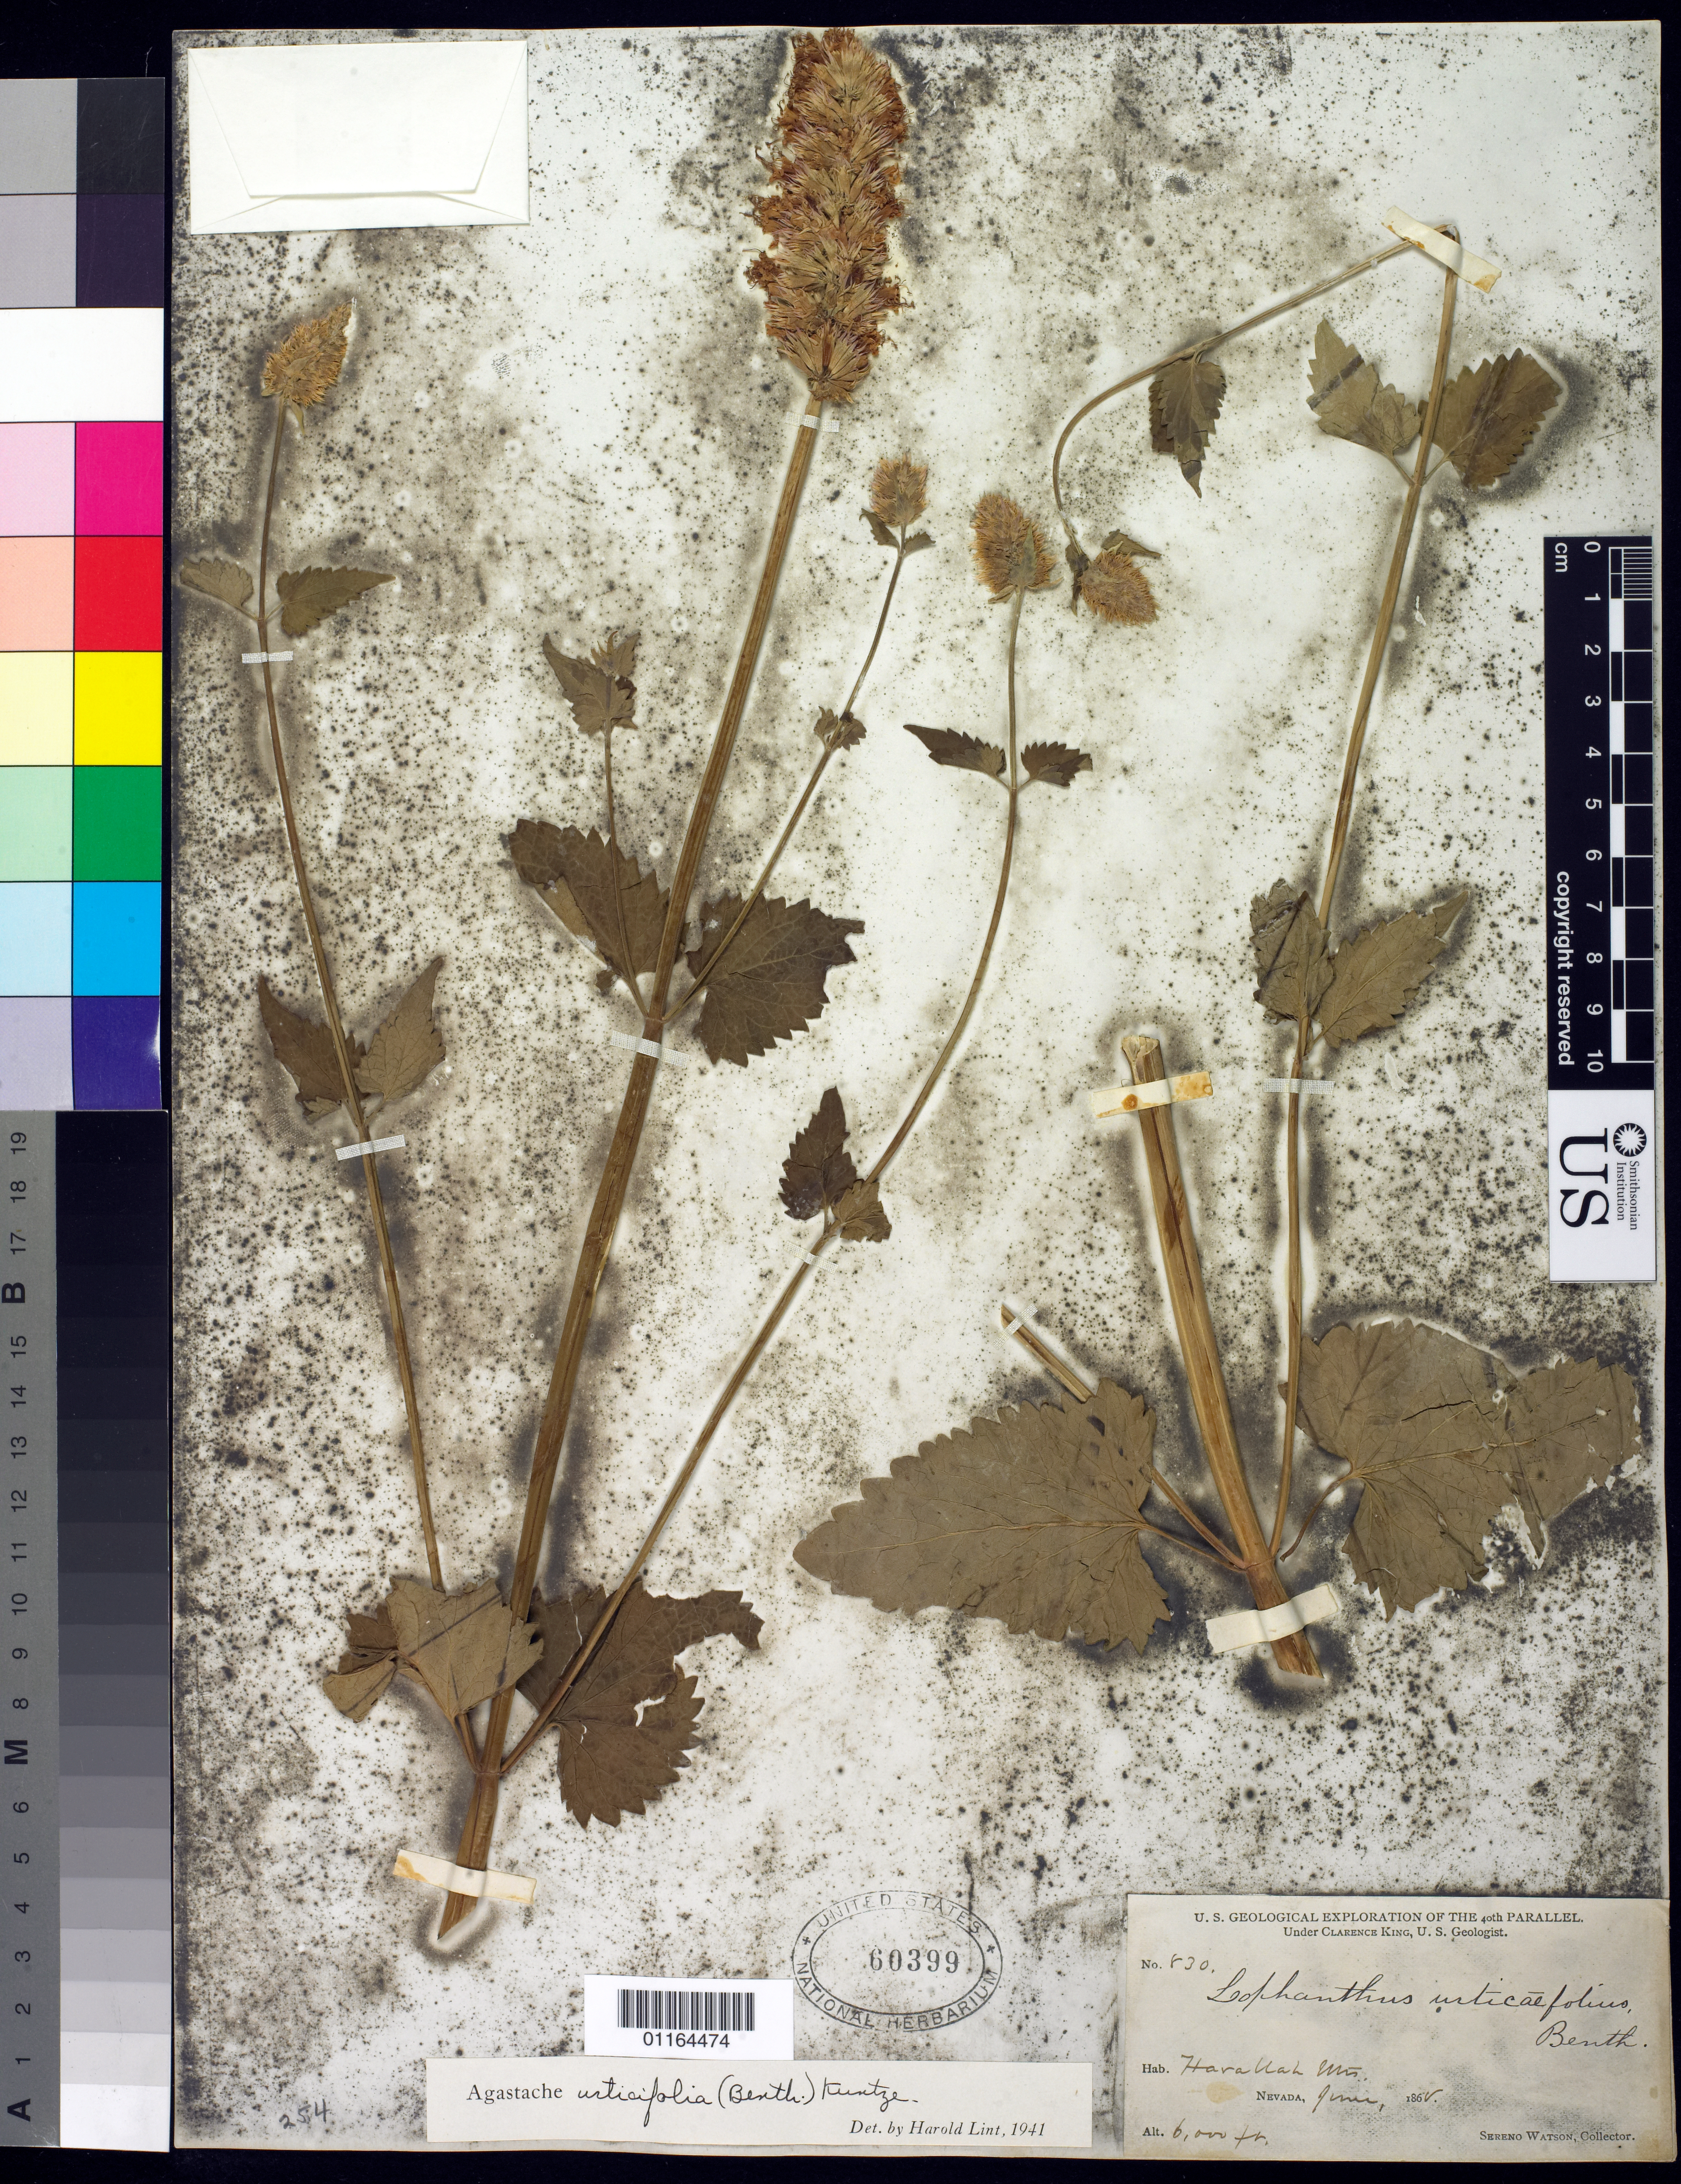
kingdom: Plantae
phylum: Tracheophyta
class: Magnoliopsida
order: Lamiales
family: Lamiaceae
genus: Agastache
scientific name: Agastache urticifolia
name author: (Benth.) Kuntze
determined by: Lint, H. L.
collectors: S. Watson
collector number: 830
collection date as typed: Jun 1868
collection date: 1868-06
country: United States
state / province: Nevada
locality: Hara Uah Mts.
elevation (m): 1829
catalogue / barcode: US 60399